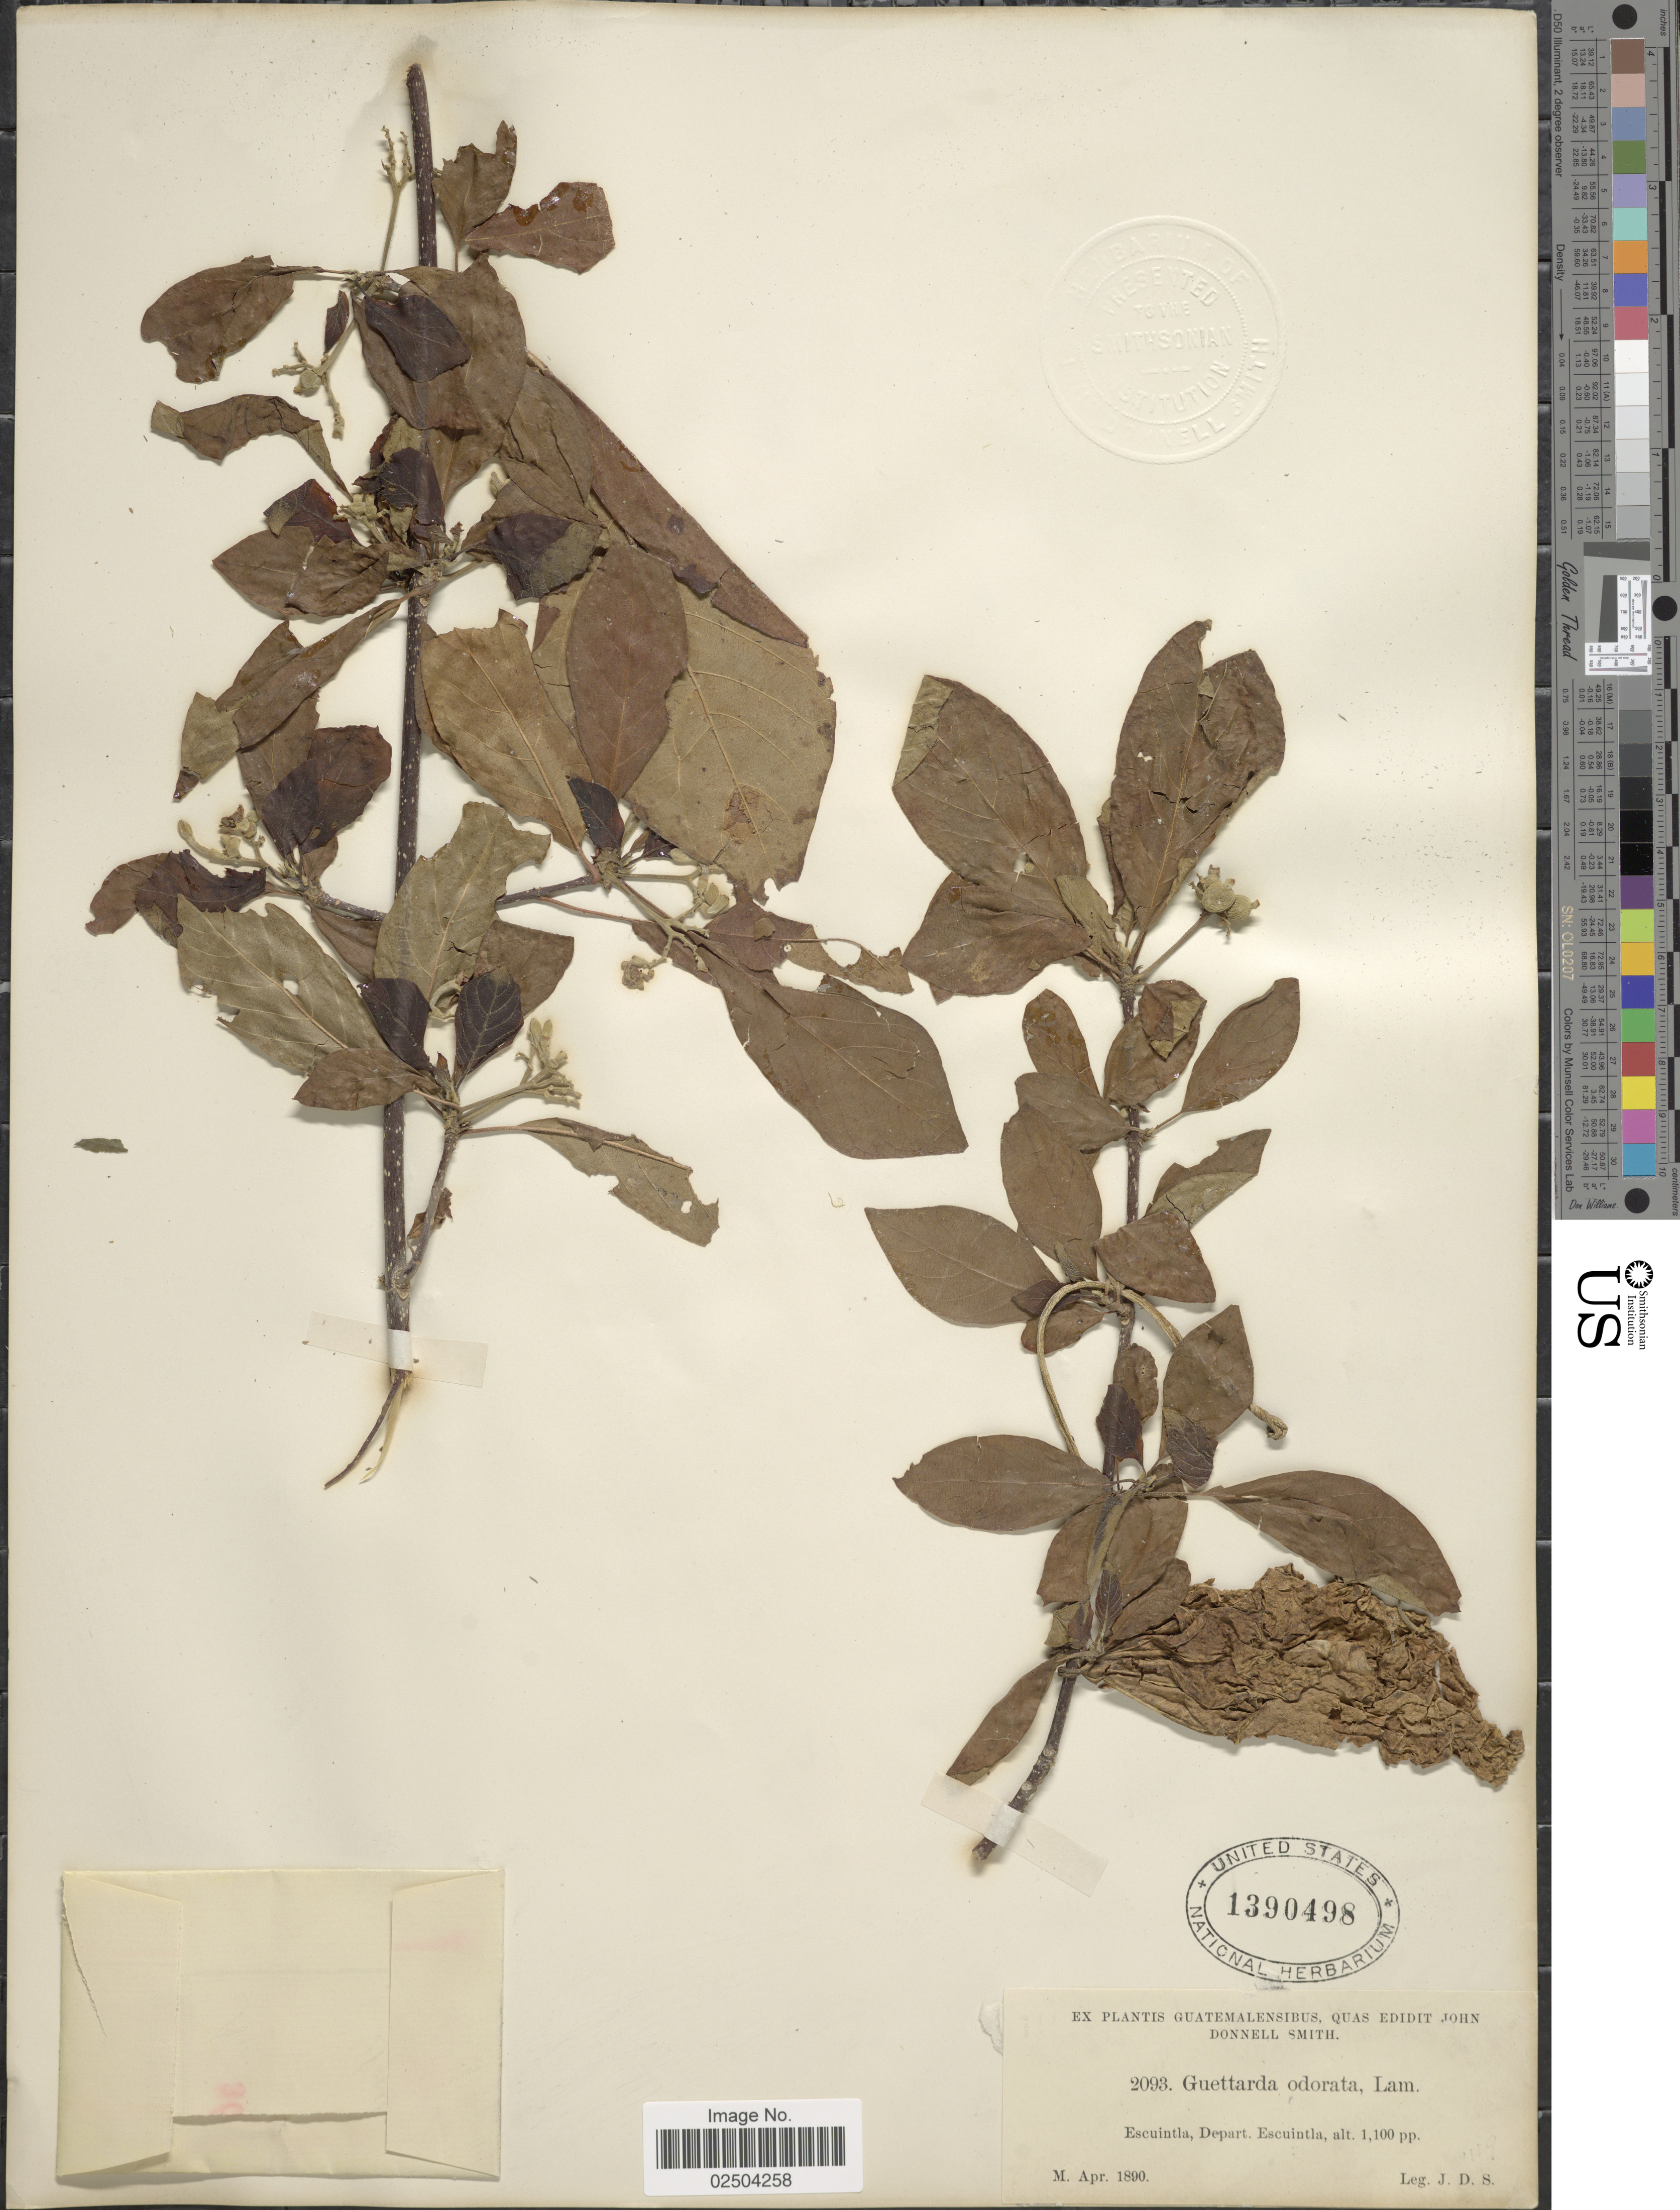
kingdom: Plantae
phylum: Tracheophyta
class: Magnoliopsida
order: Gentianales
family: Rubiaceae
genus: Guettarda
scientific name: Guettarda odorata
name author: (Jacq.) Lam.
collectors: J. Donnell Smith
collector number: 2093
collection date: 1890-04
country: Guatemala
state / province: Escuintla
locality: Escuintla, Depart. Escuintla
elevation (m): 335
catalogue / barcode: US 1390498